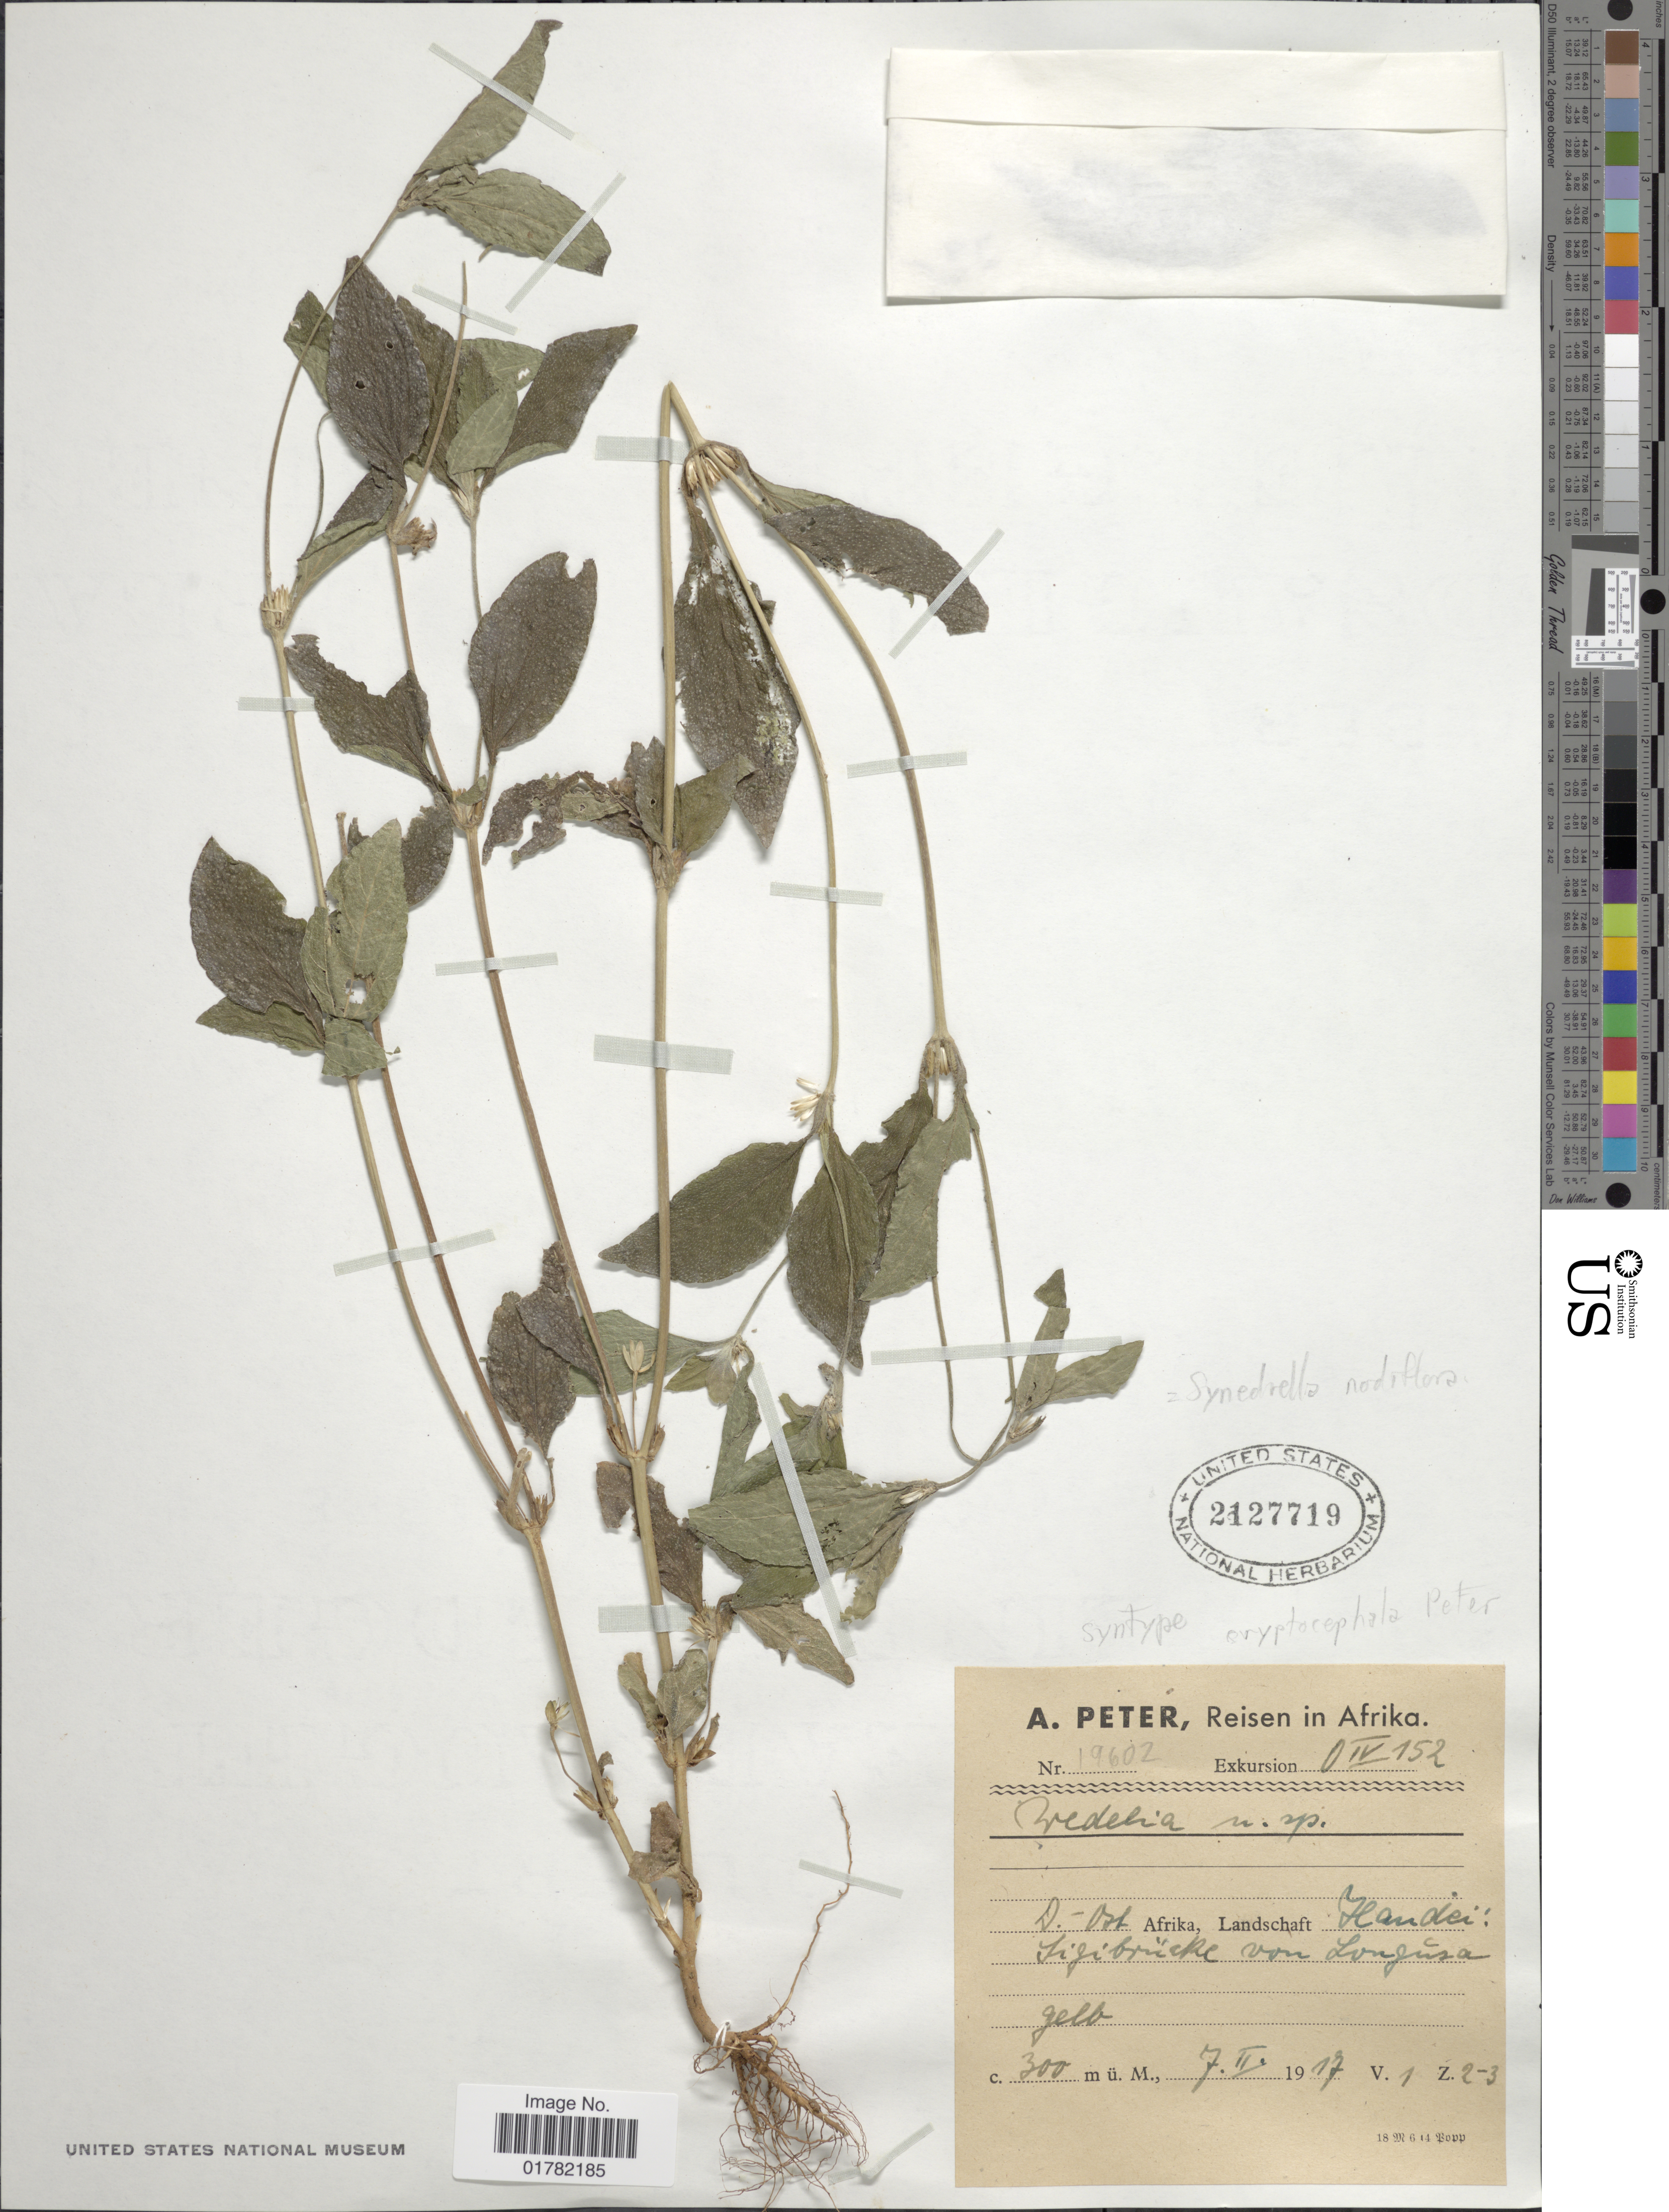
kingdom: Plantae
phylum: Tracheophyta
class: Magnoliopsida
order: Asterales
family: Asteraceae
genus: Synedrella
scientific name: Synedrella nodiflora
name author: (L.) Gaertn.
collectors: A. Peter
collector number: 19602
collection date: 1917-02-07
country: Tanzania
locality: Handei, Sigibrücke von Longüsa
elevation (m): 300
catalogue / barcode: US 2127719